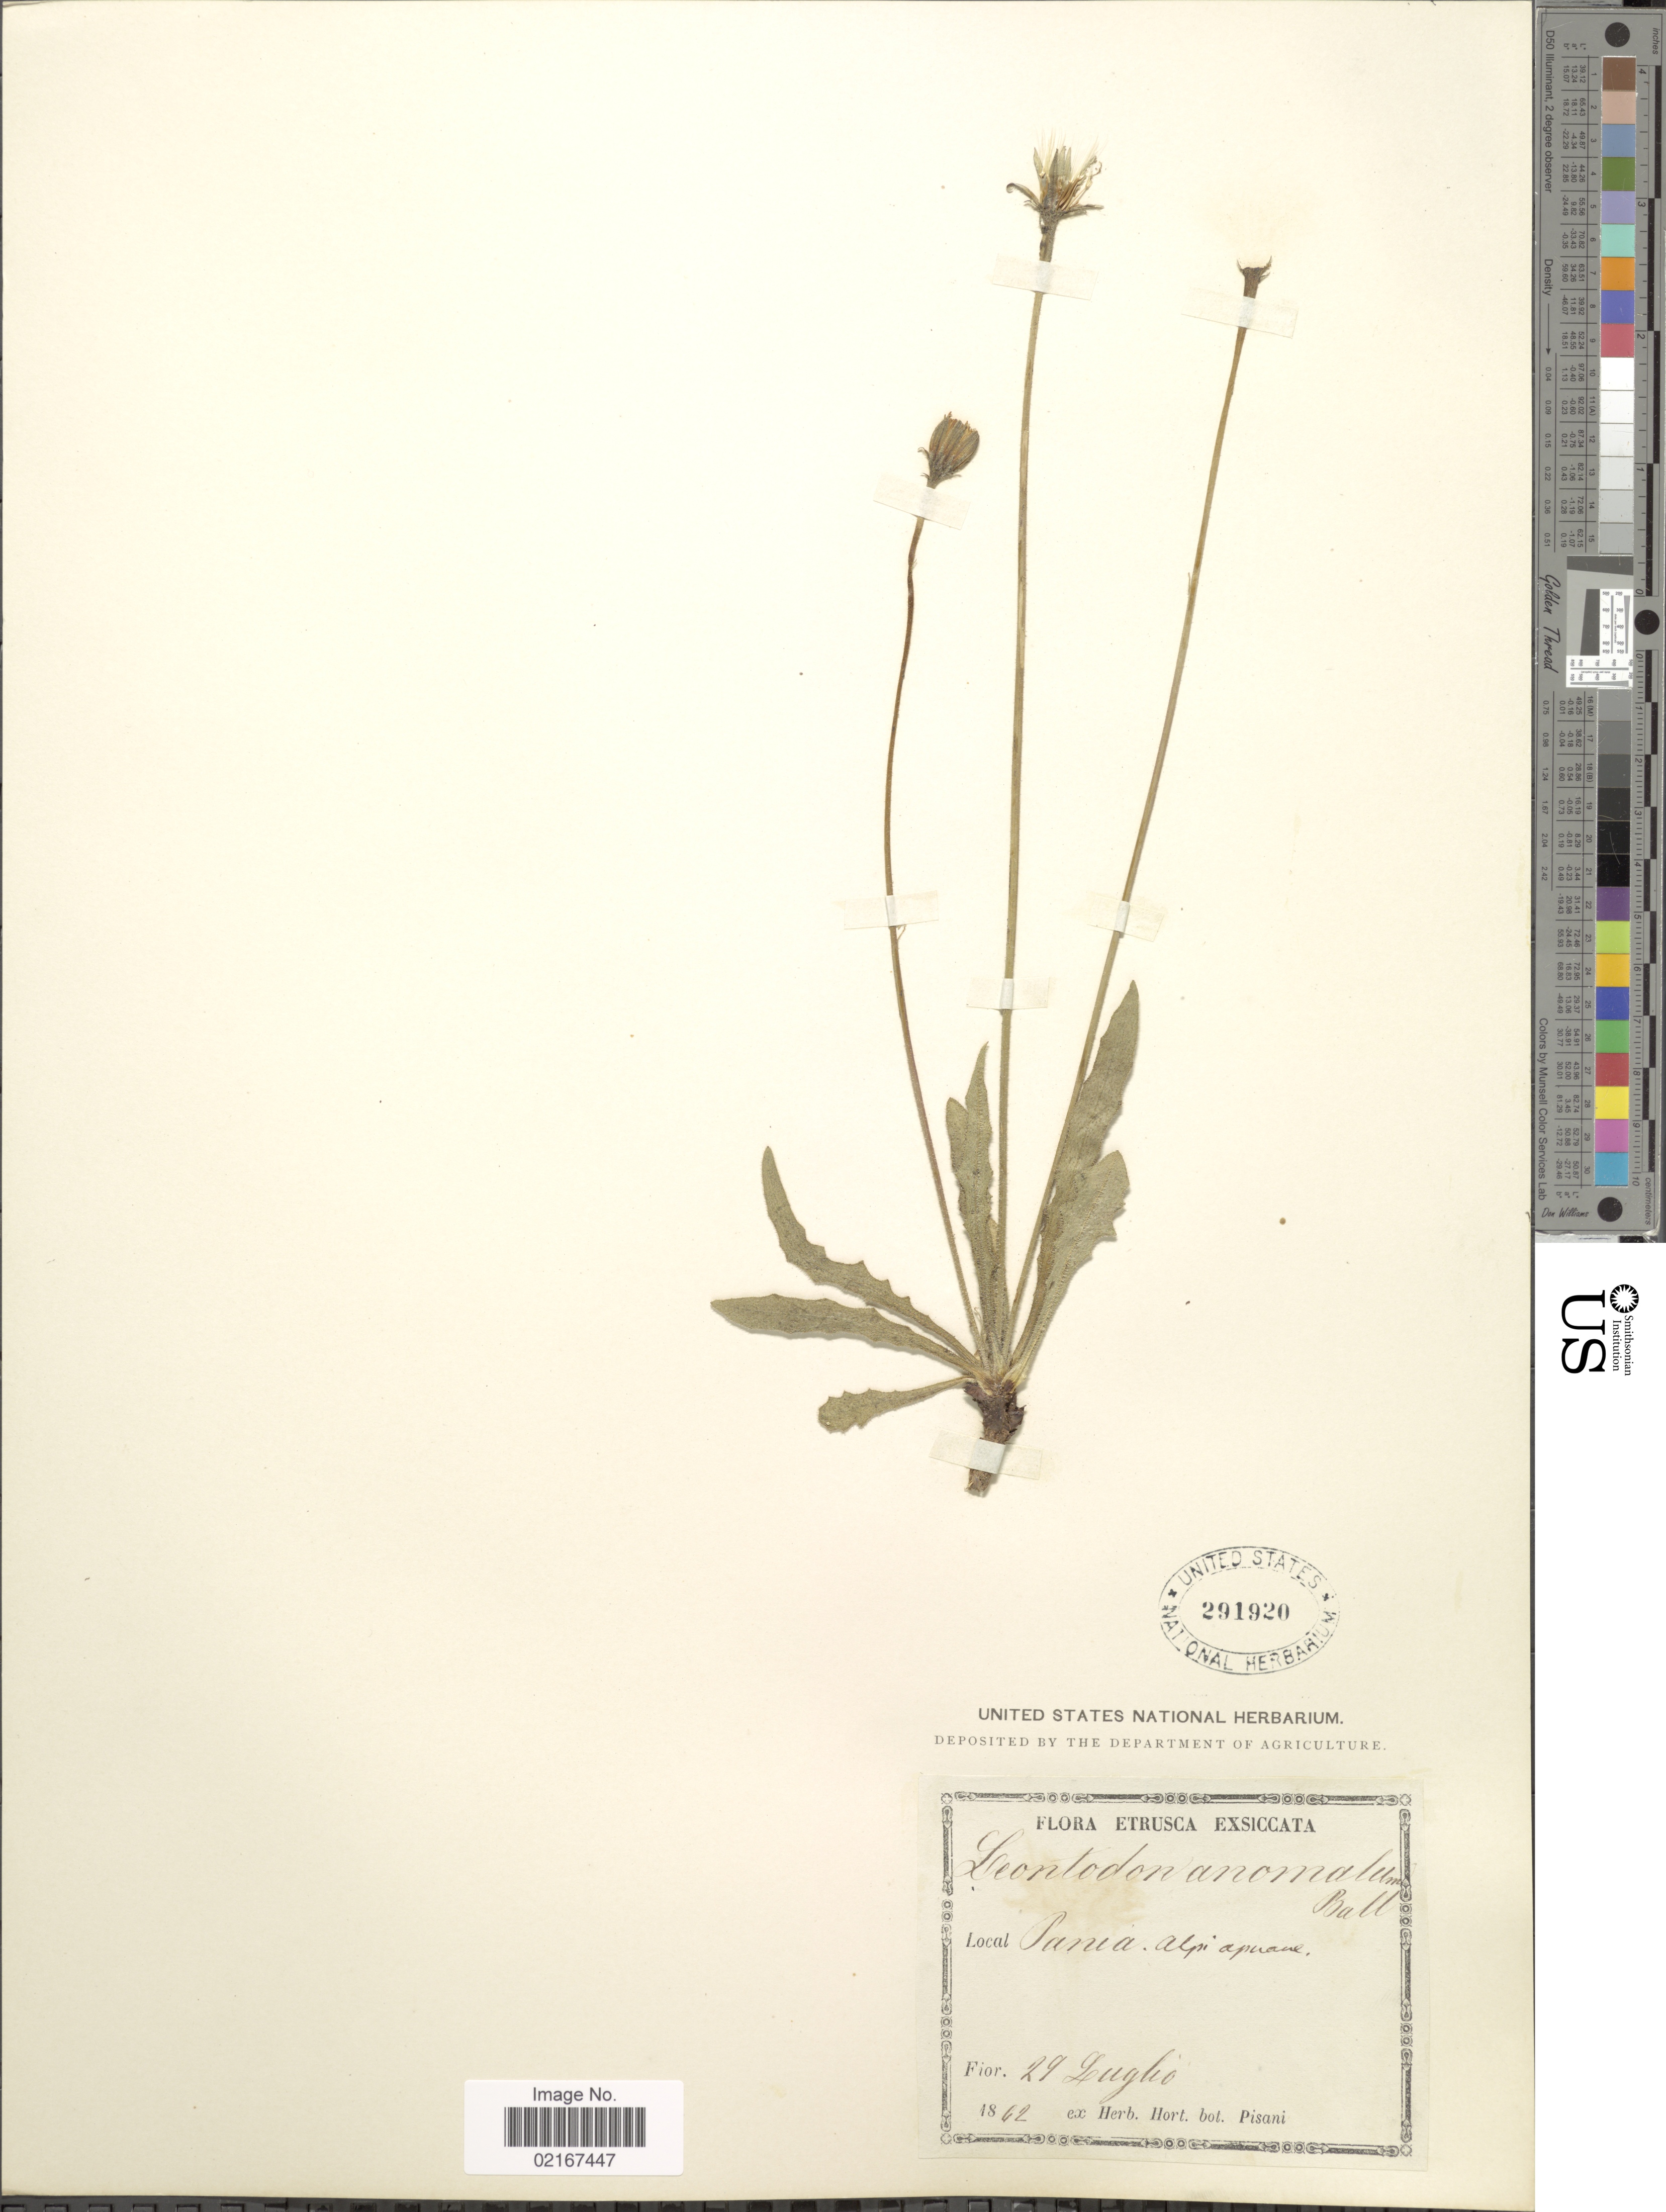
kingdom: Plantae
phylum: Tracheophyta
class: Magnoliopsida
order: Asterales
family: Asteraceae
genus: Leontodon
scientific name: Leontodon anomalus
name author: Ball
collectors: ex herb. Hort. Bot. Pisani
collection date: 1862-07-29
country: Italy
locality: Etrusca, Pania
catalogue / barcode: US 291920